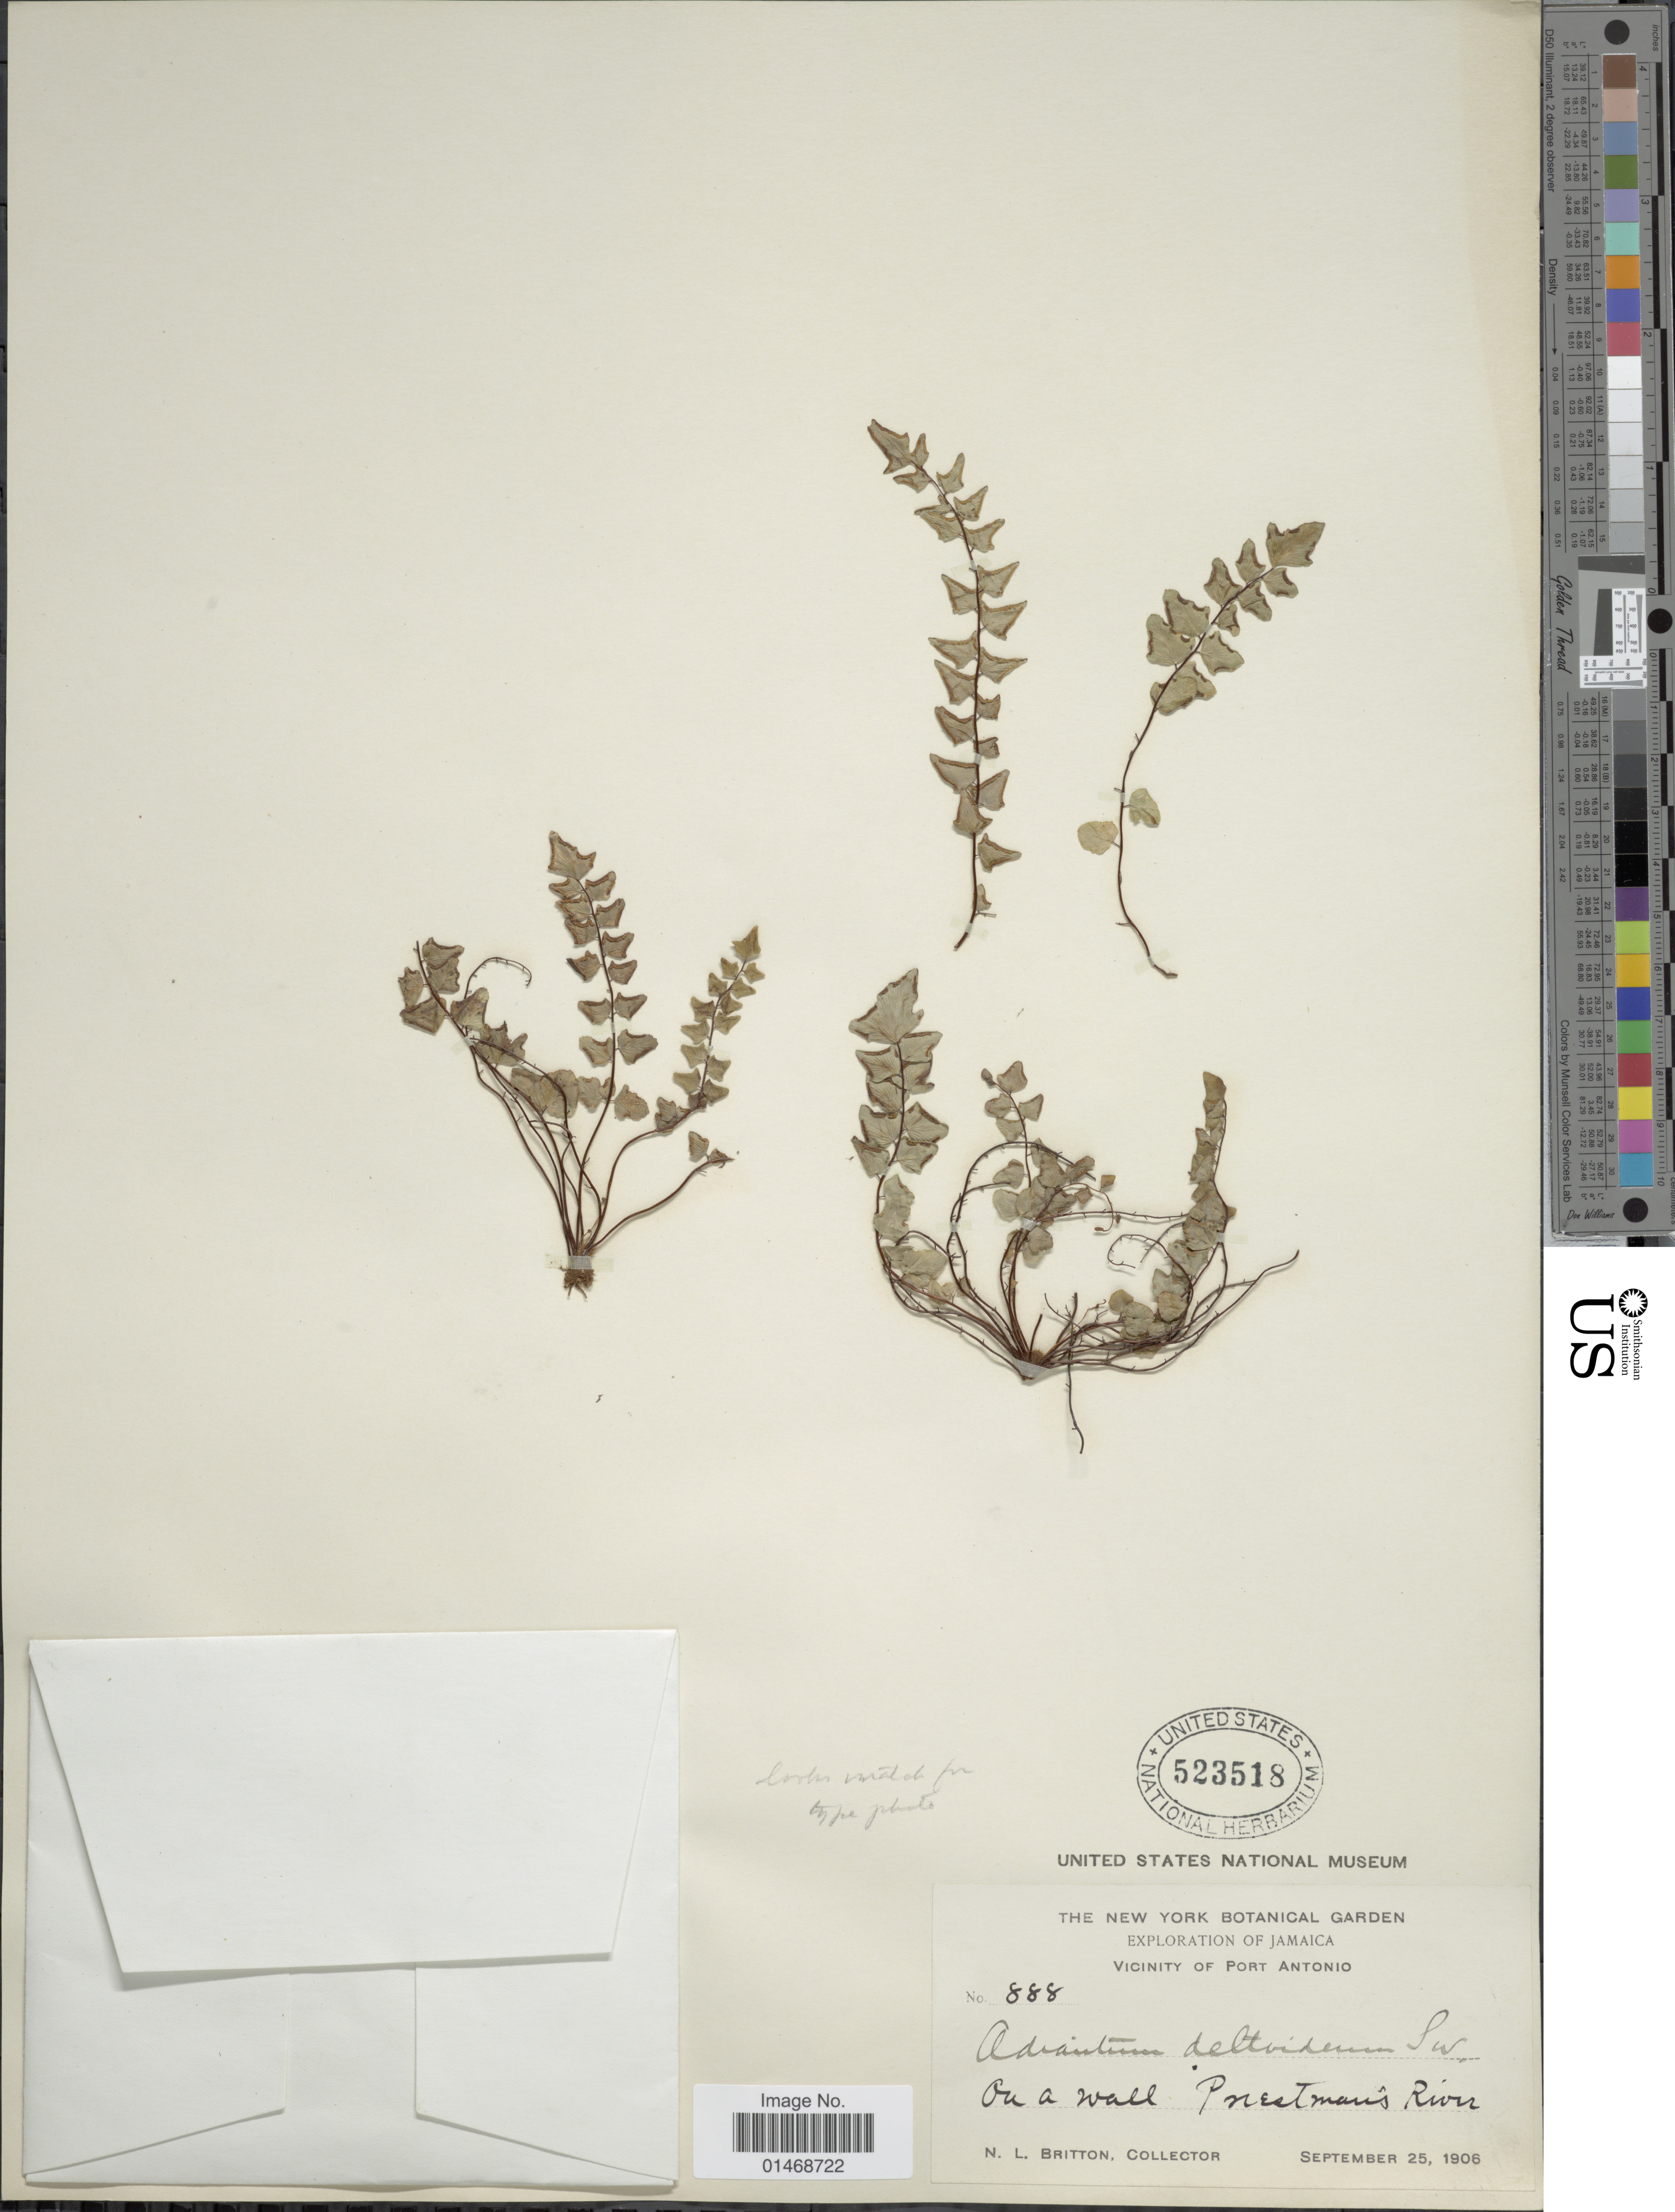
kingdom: Plantae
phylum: Tracheophyta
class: Polypodiopsida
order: Polypodiales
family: Pteridaceae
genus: Adiantum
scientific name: Adiantum deltoideum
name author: Sw.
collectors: N. Britton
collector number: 888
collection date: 1906-09-25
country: Jamaica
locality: Vicinity of Port Antonio, On a wall Priestman's River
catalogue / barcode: US 523518